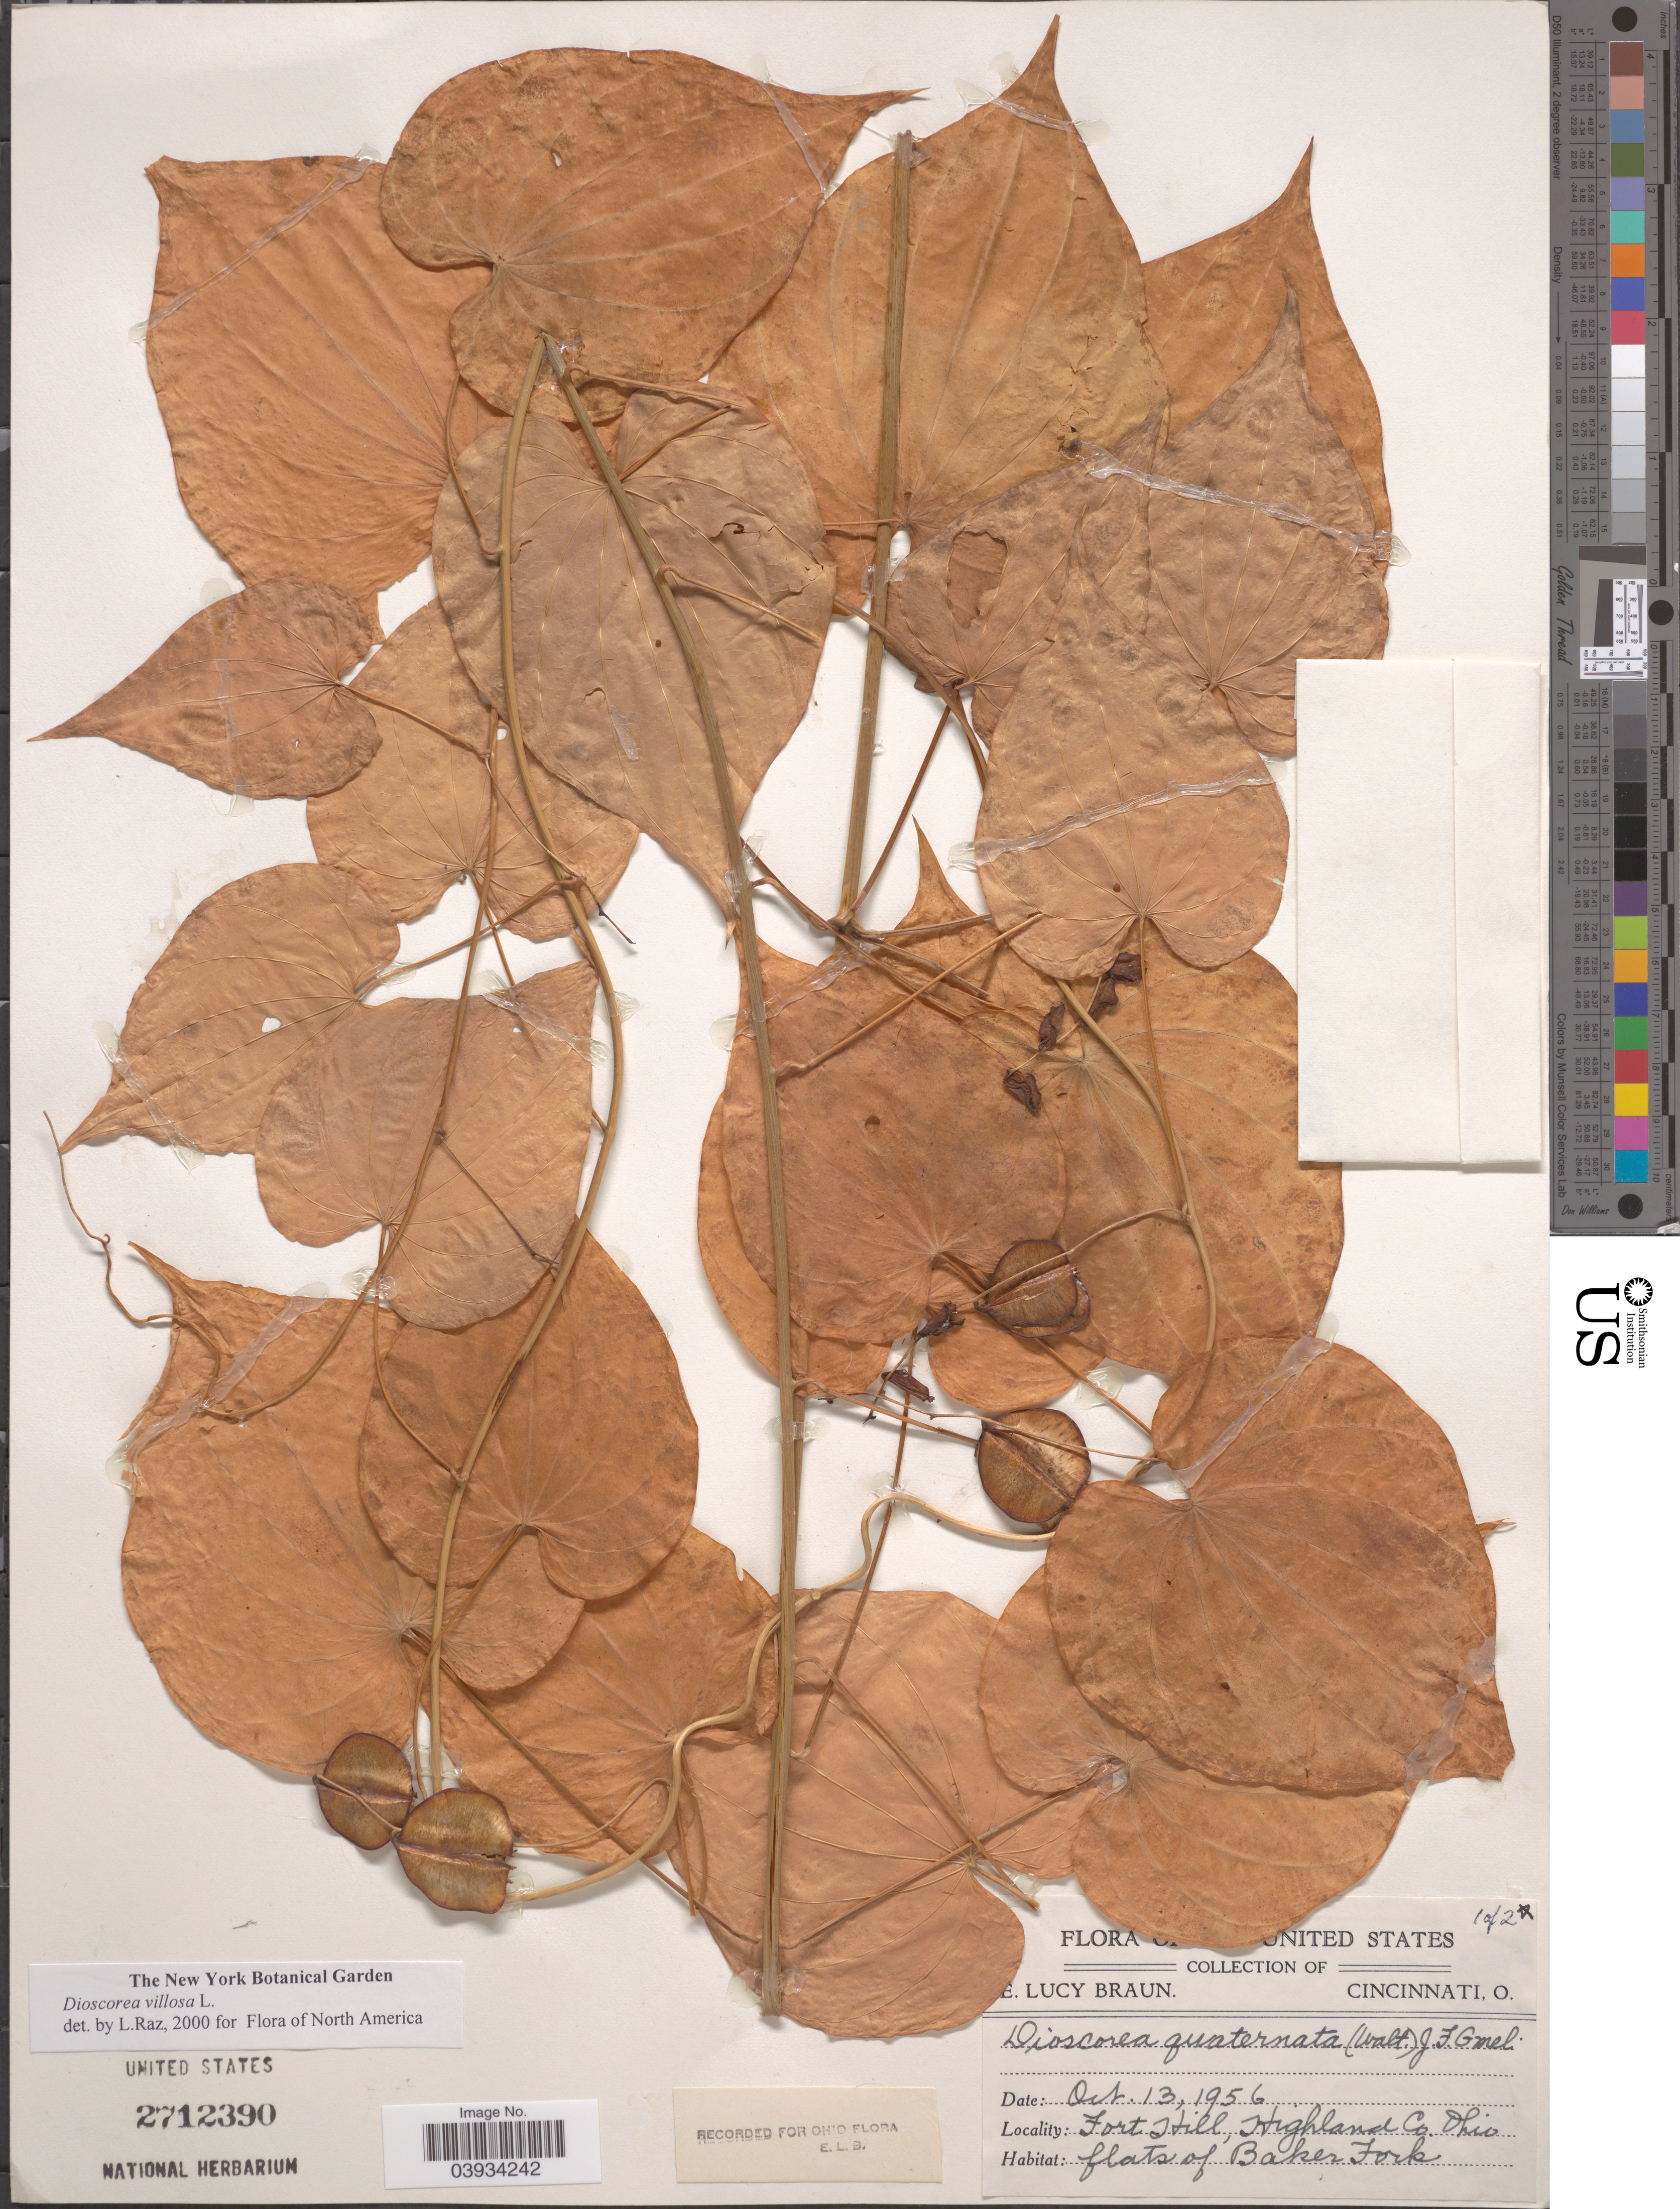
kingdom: Plantae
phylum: Tracheophyta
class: Liliopsida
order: Dioscoreales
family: Dioscoreaceae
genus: Dioscorea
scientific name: Dioscorea villosa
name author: L.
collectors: E. L. Braun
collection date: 1956-10-13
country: United States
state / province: Ohio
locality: Fort Hill, Highland Co. Flats of Baker Fork.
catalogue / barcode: US 2712390